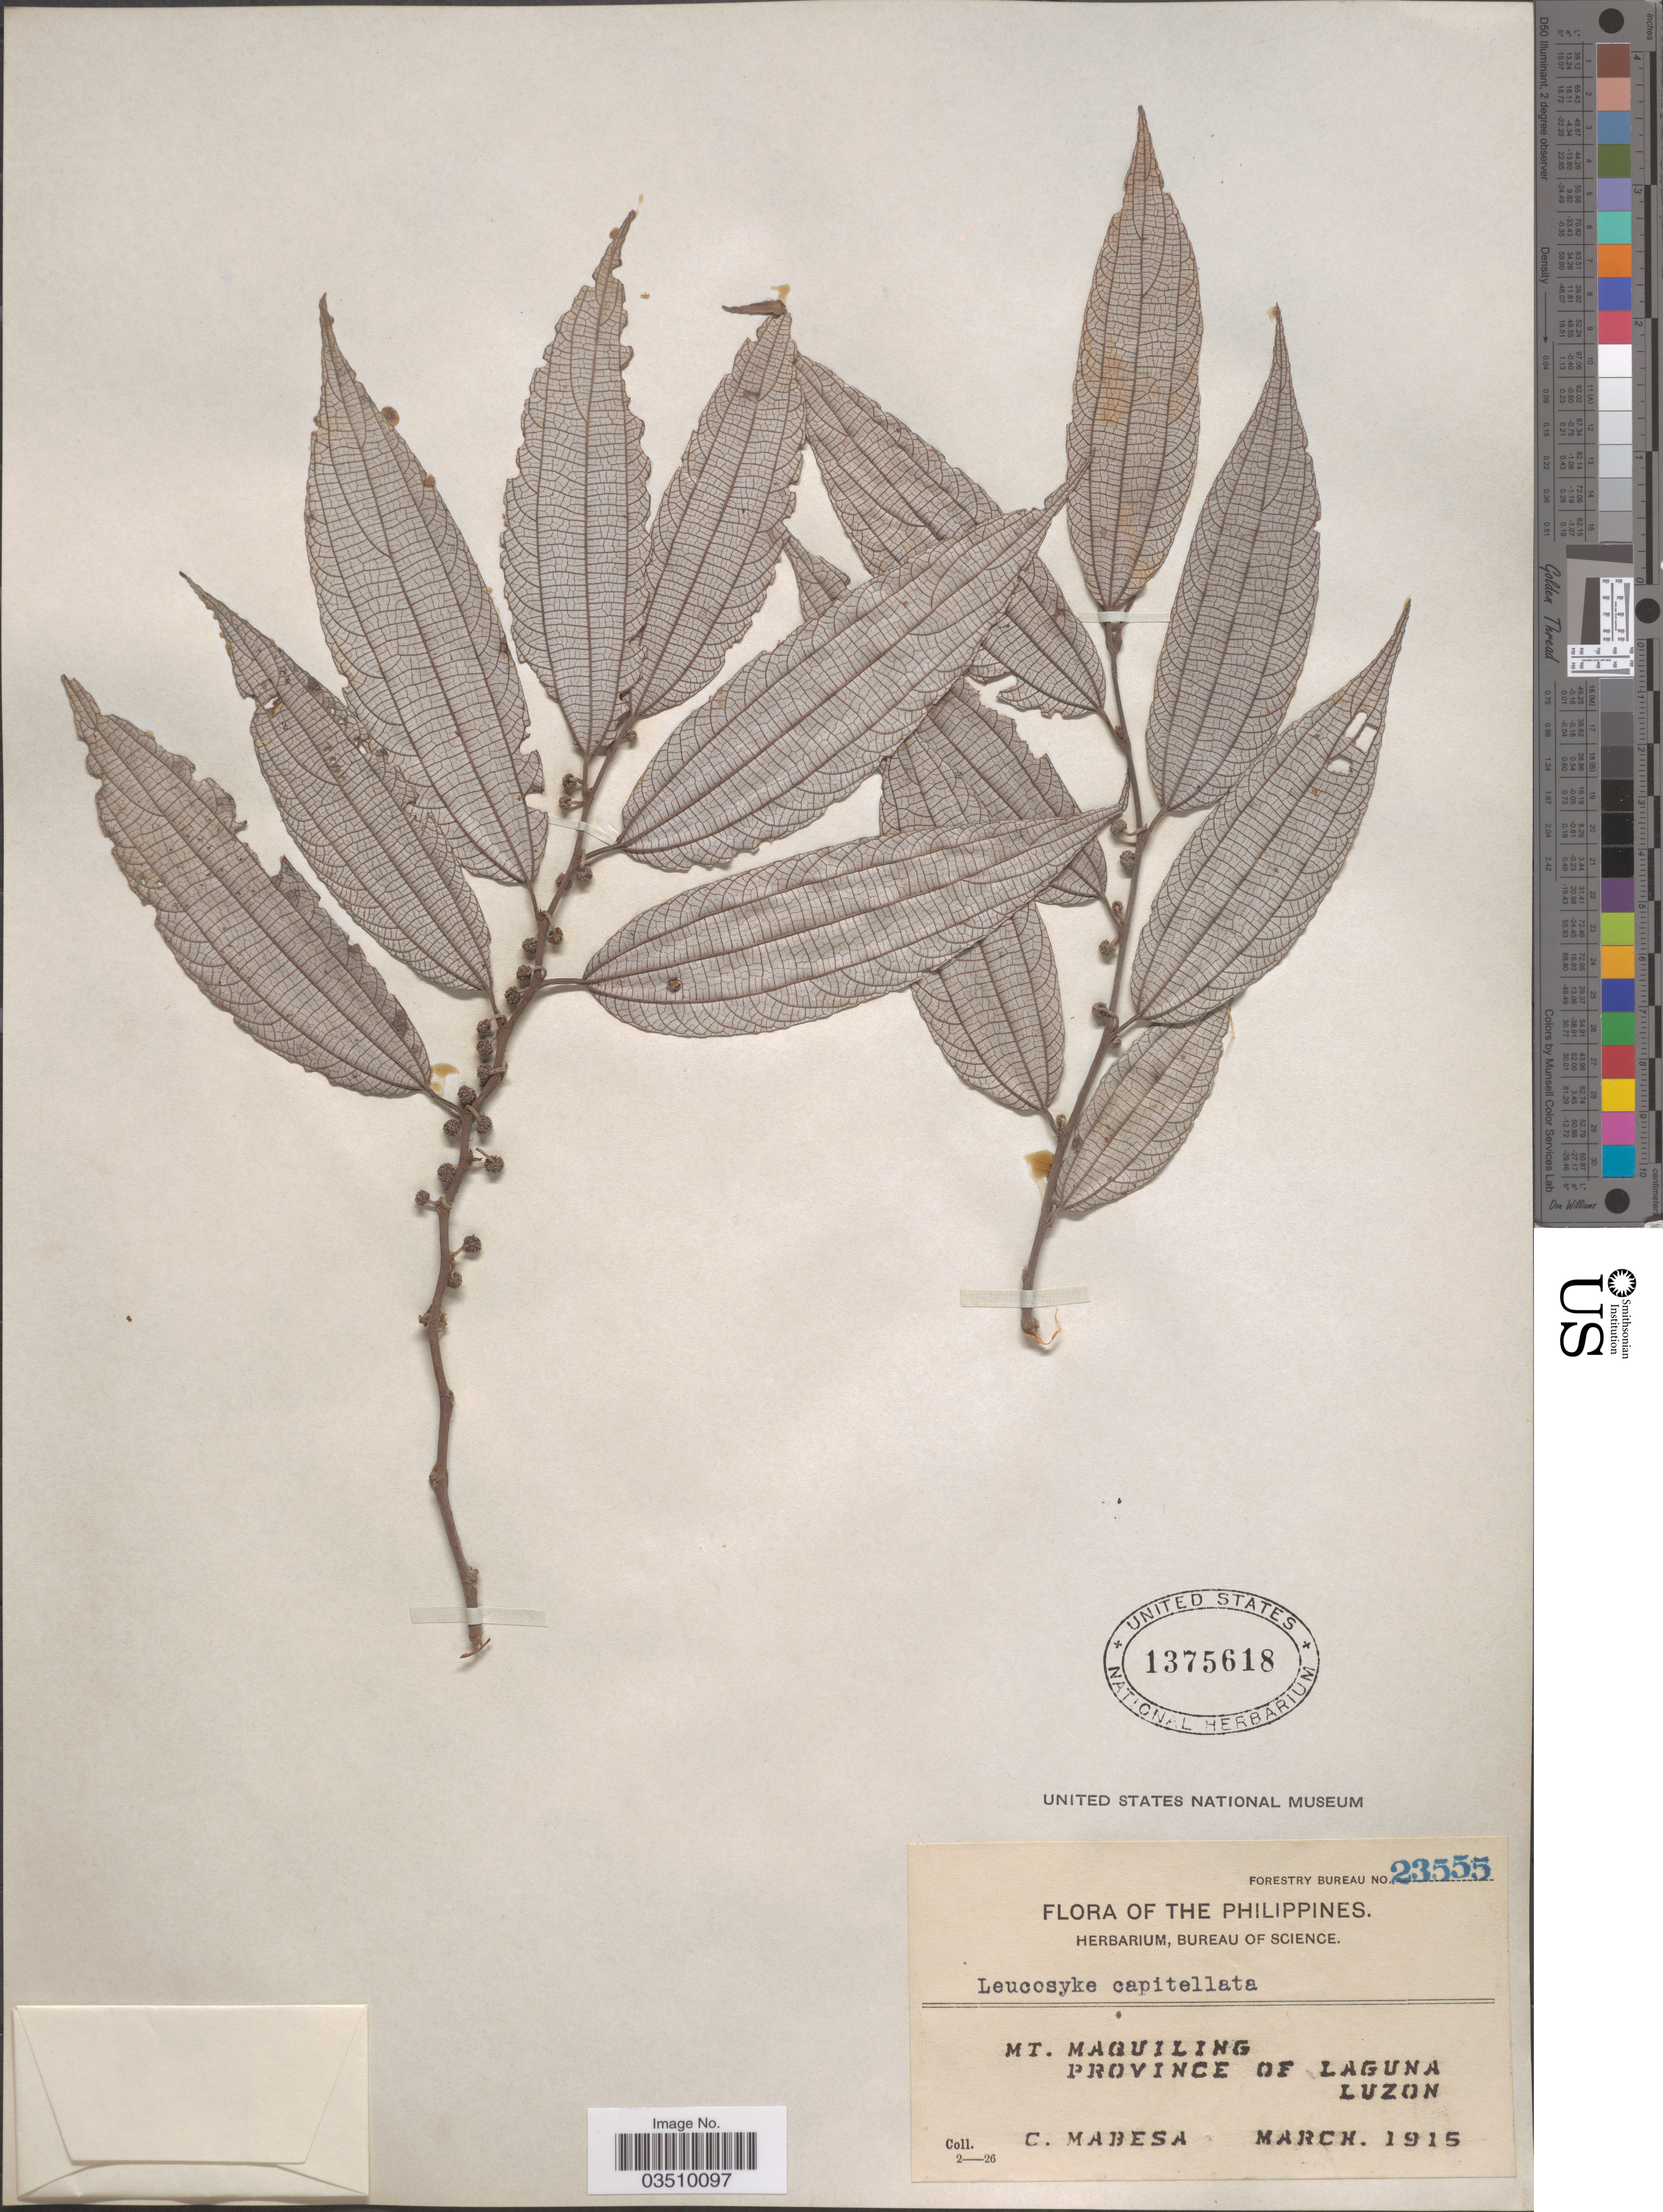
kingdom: Plantae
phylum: Tracheophyta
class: Magnoliopsida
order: Rosales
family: Urticaceae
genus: Leucosyke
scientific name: Leucosyke capitellata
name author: (Poir.) Wedd.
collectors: C. Mabesa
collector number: Forestry Bureau 23555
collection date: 1915-03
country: Philippines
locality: Mt. Maquiling. Province of Laguna. Luzon.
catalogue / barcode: US 1375618